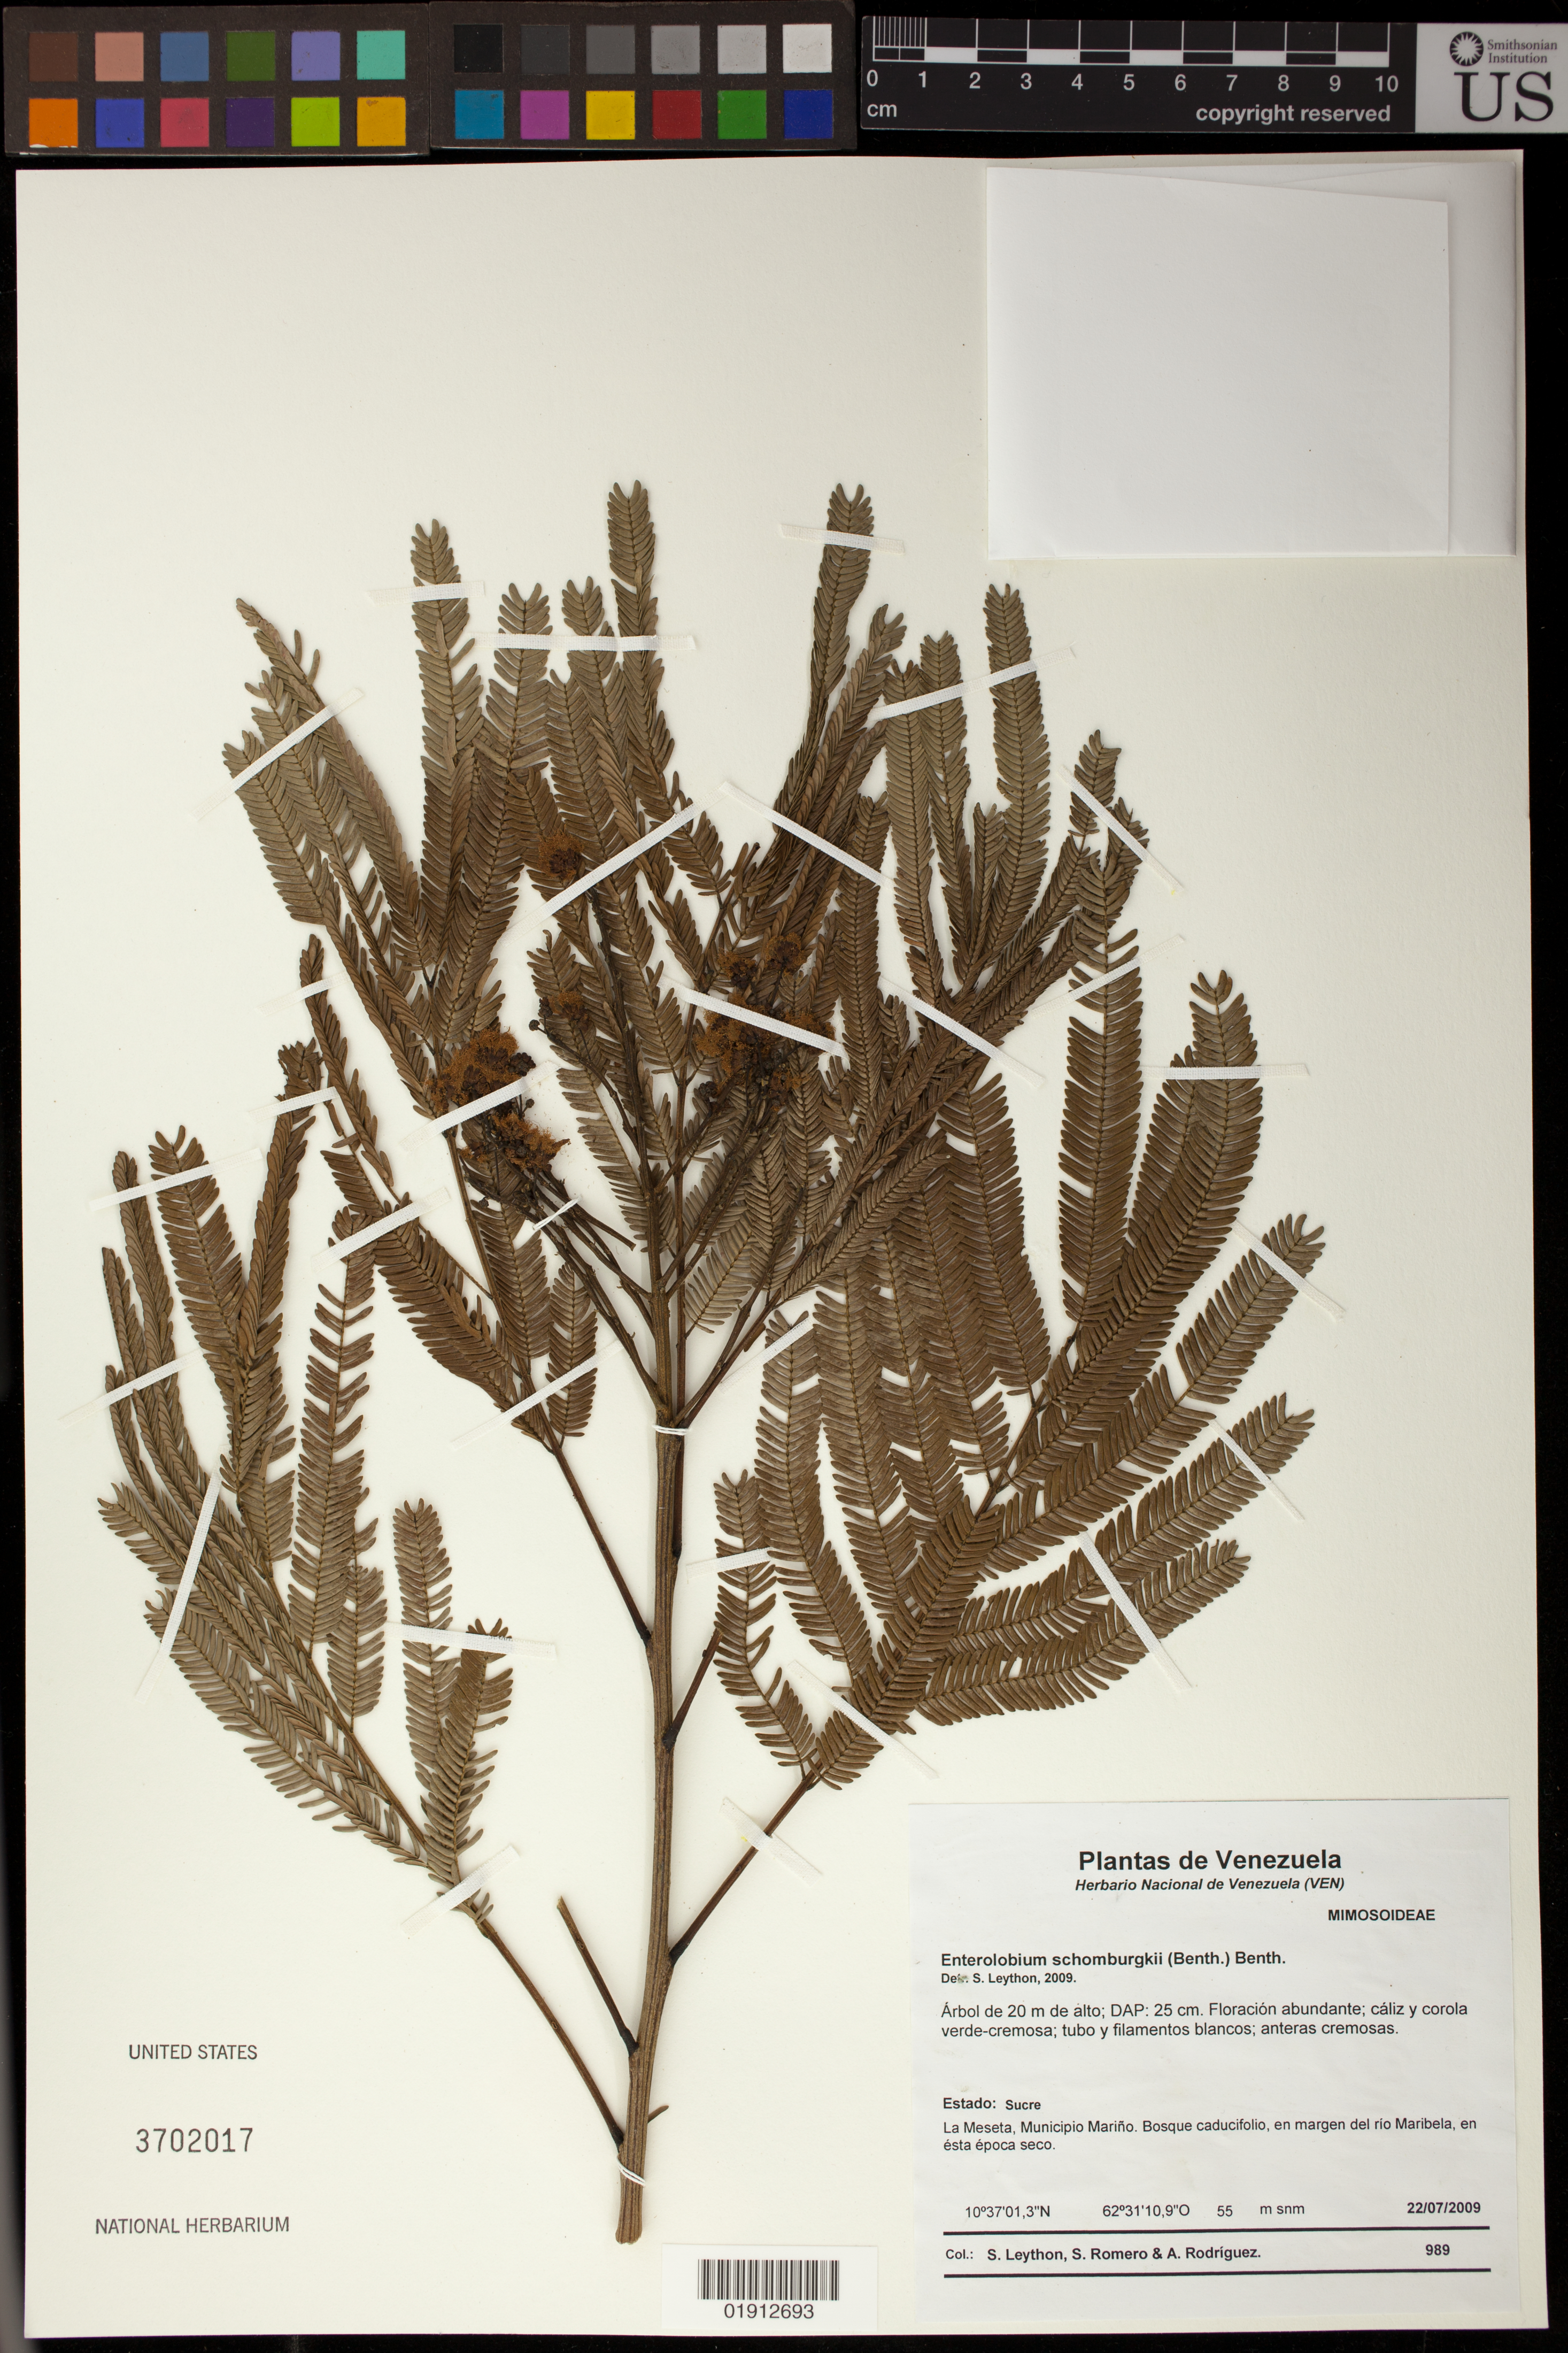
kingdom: Plantae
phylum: Tracheophyta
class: Magnoliopsida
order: Fabales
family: Fabaceae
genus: Robrichia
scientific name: Robrichia schomburgkii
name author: (Benth.) A.R.M. Luz & E.R. Souza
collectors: S. Leython, S. Romero & A. Rodríguez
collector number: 989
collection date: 2009-07-22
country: Venezuela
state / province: Sucre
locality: La Meseta, Municipio Mariño. Bosque caducifolio, en margen del rio Maribela, en esta epoca seco.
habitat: Bosque caducifolio.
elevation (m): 55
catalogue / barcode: US 3702017